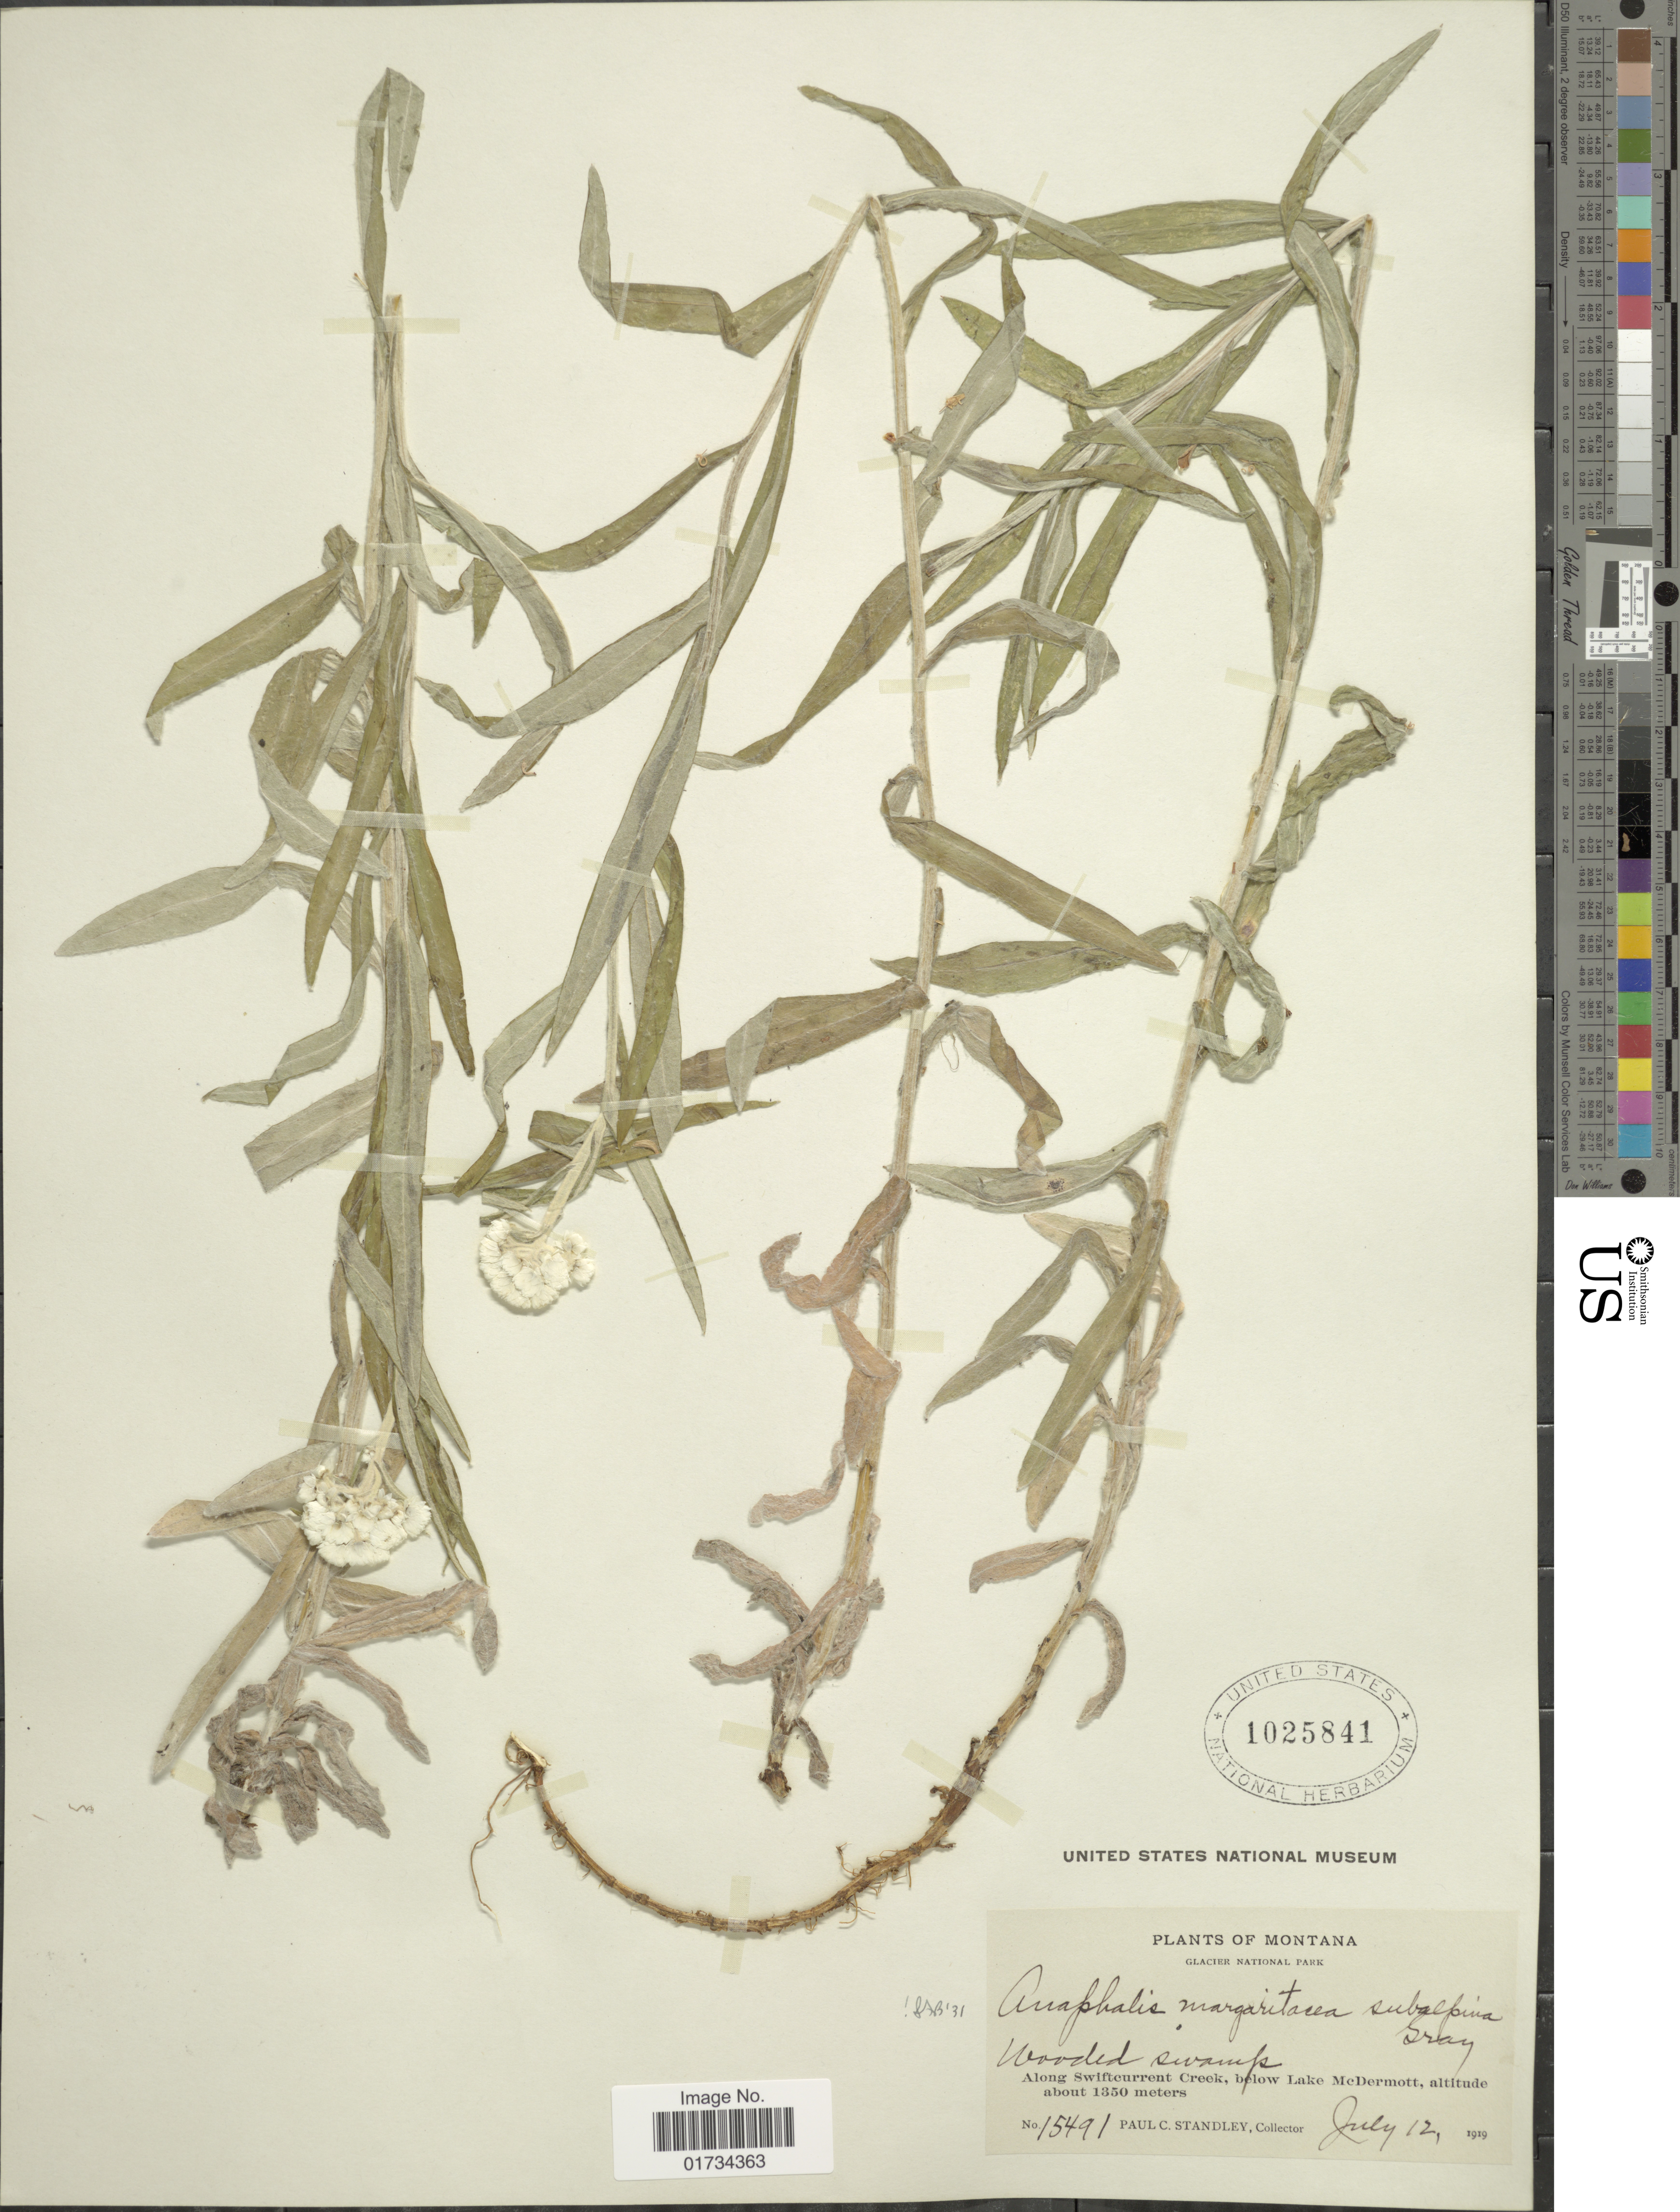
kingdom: Plantae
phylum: Tracheophyta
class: Magnoliopsida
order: Asterales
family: Asteraceae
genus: Anaphalis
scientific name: Anaphalis subalpina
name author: (A. Gray) Rydb.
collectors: P. C. Standley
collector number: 15491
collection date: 1919-07-12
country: United States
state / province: Montana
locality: Montana. Glacier National Park. Wooded swamps. Along Swiftcurrent Creek, below Lake McDermott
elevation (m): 1350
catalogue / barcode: US 1025841